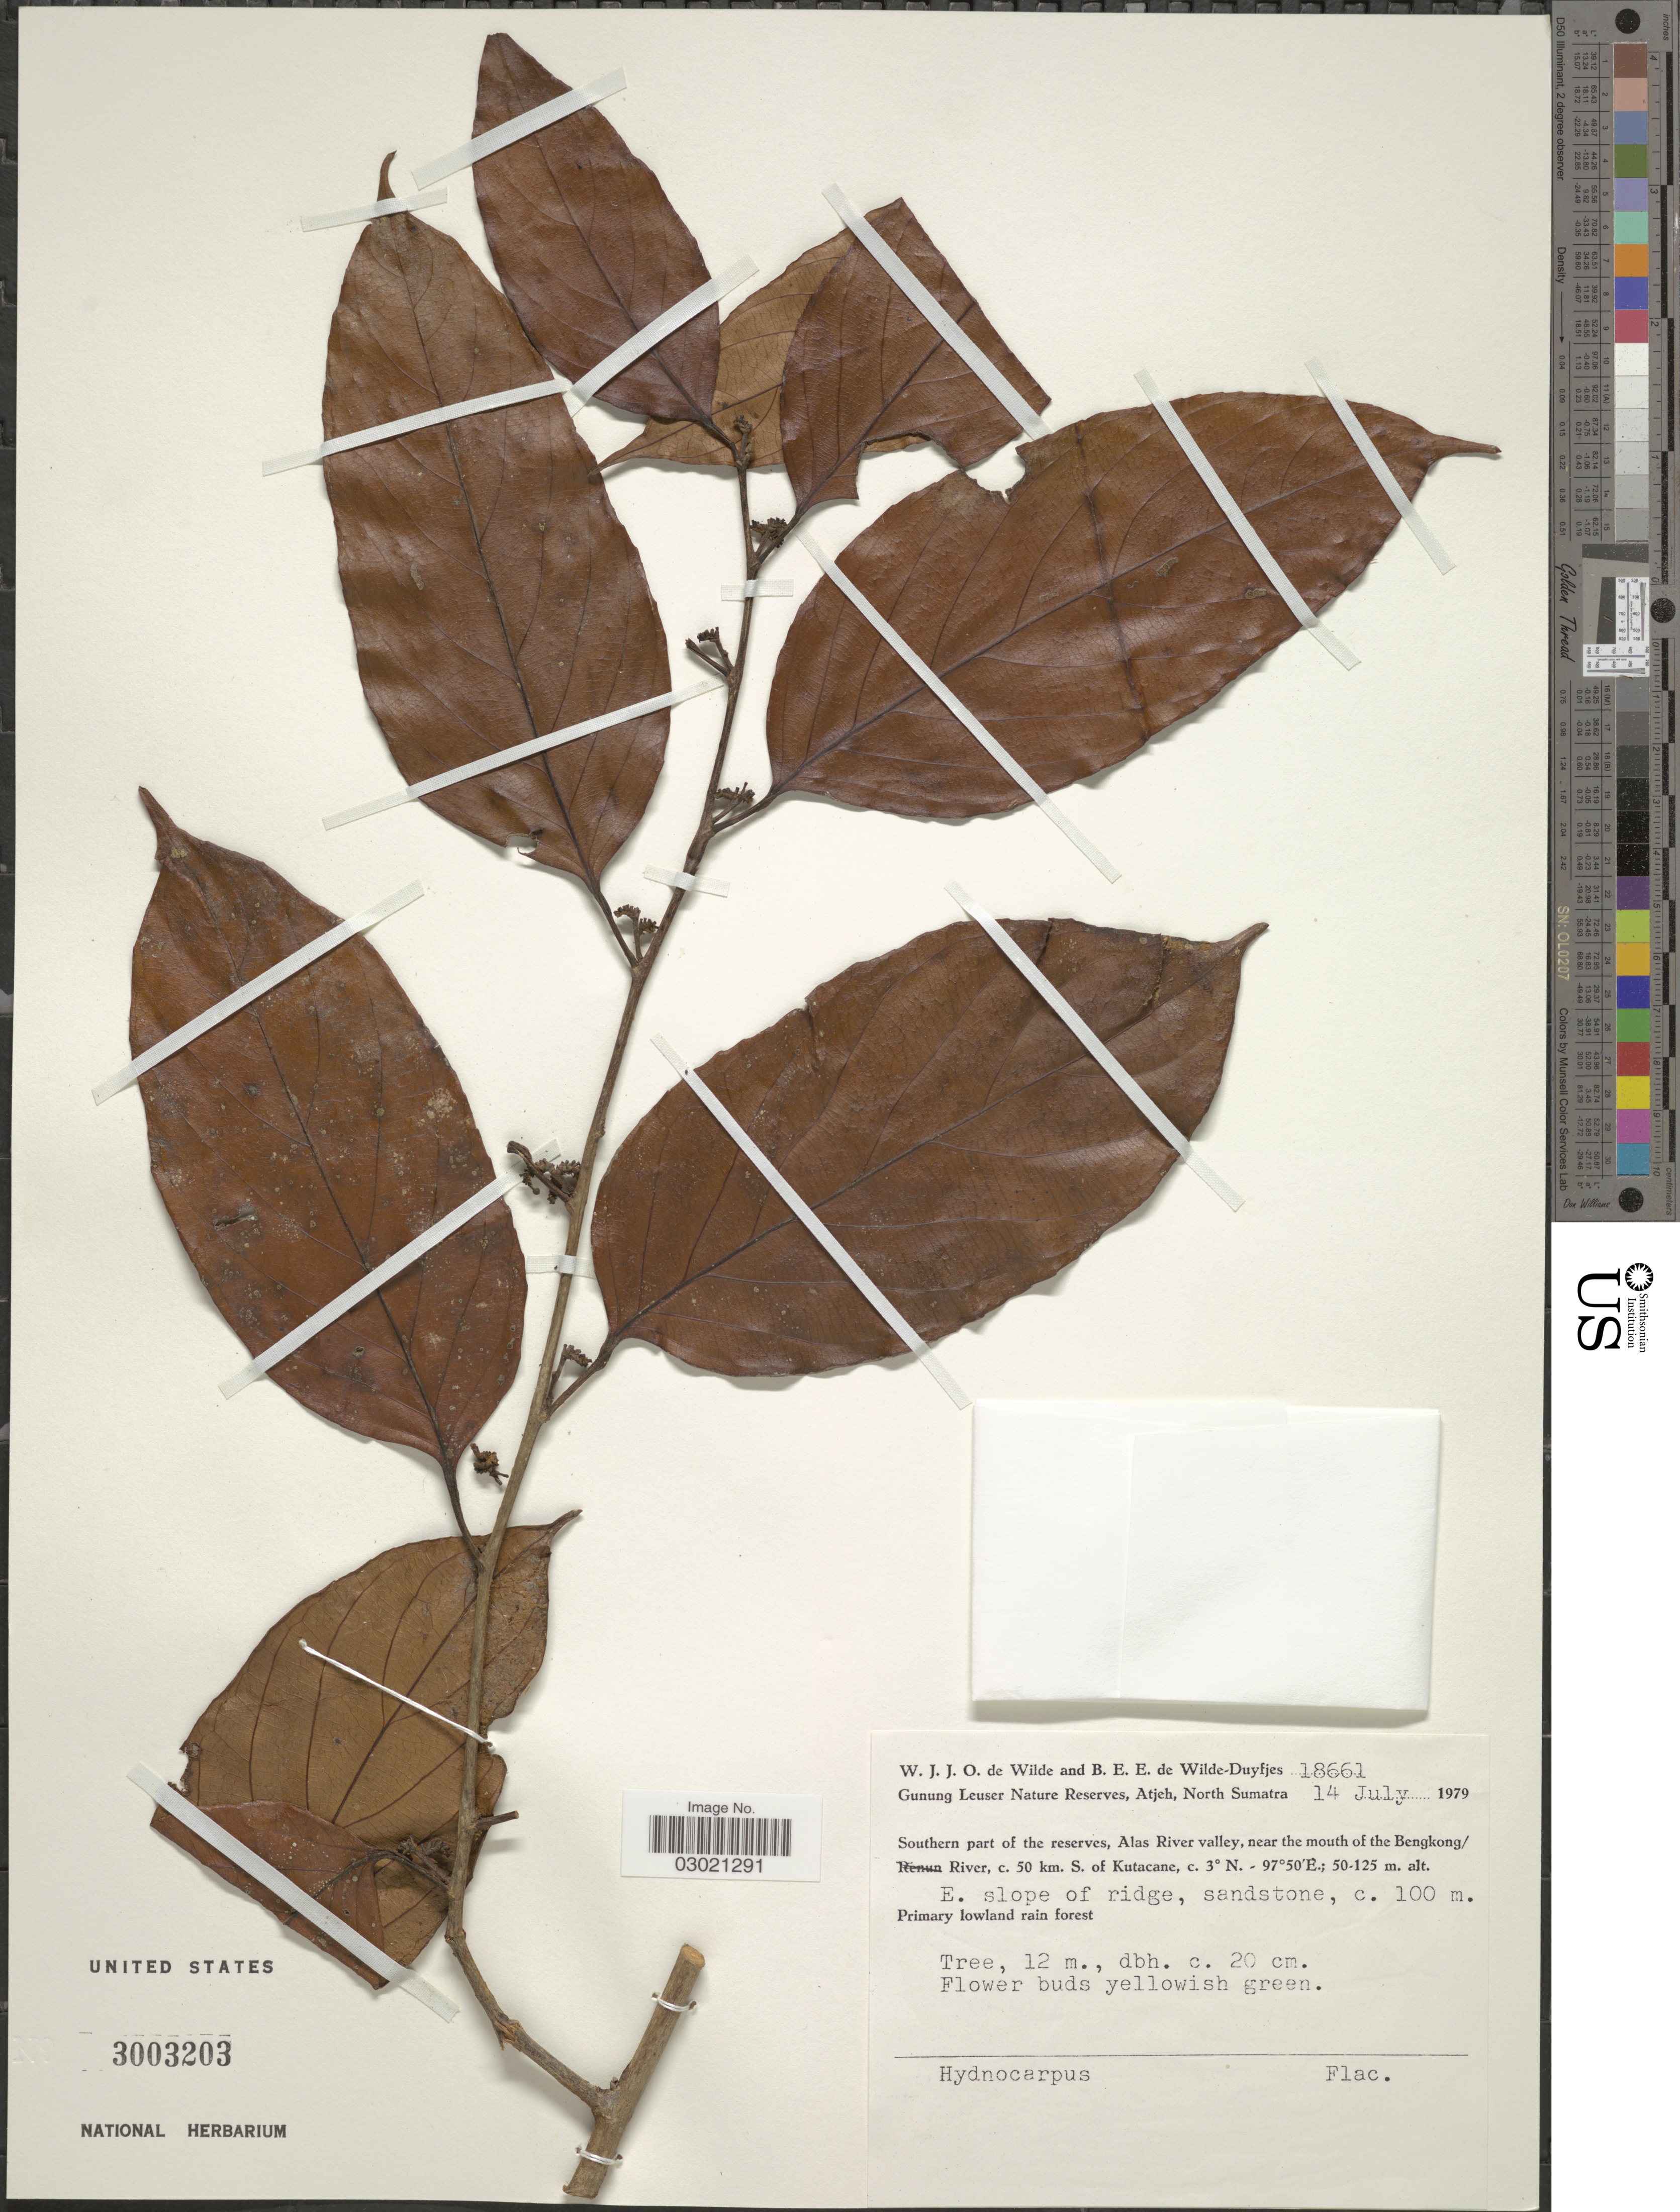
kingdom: Plantae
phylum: Tracheophyta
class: Magnoliopsida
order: Malpighiales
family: Achariaceae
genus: Hydnocarpus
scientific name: Hydnocarpus sp.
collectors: W. J. de Wilde & B. E. de Wilde-Duyfjes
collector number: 18661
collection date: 1979-07-14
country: Indonesia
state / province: Sumatra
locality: Gunung Leuser Natrure Reserves, Atjeh, North Sumatra. Southern part of the reserves, Alas River valley, near the mouth of the Bengkong River, c. 50 km. S. of Kutacane. E. slope of ridge.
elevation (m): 100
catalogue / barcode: US 3003203